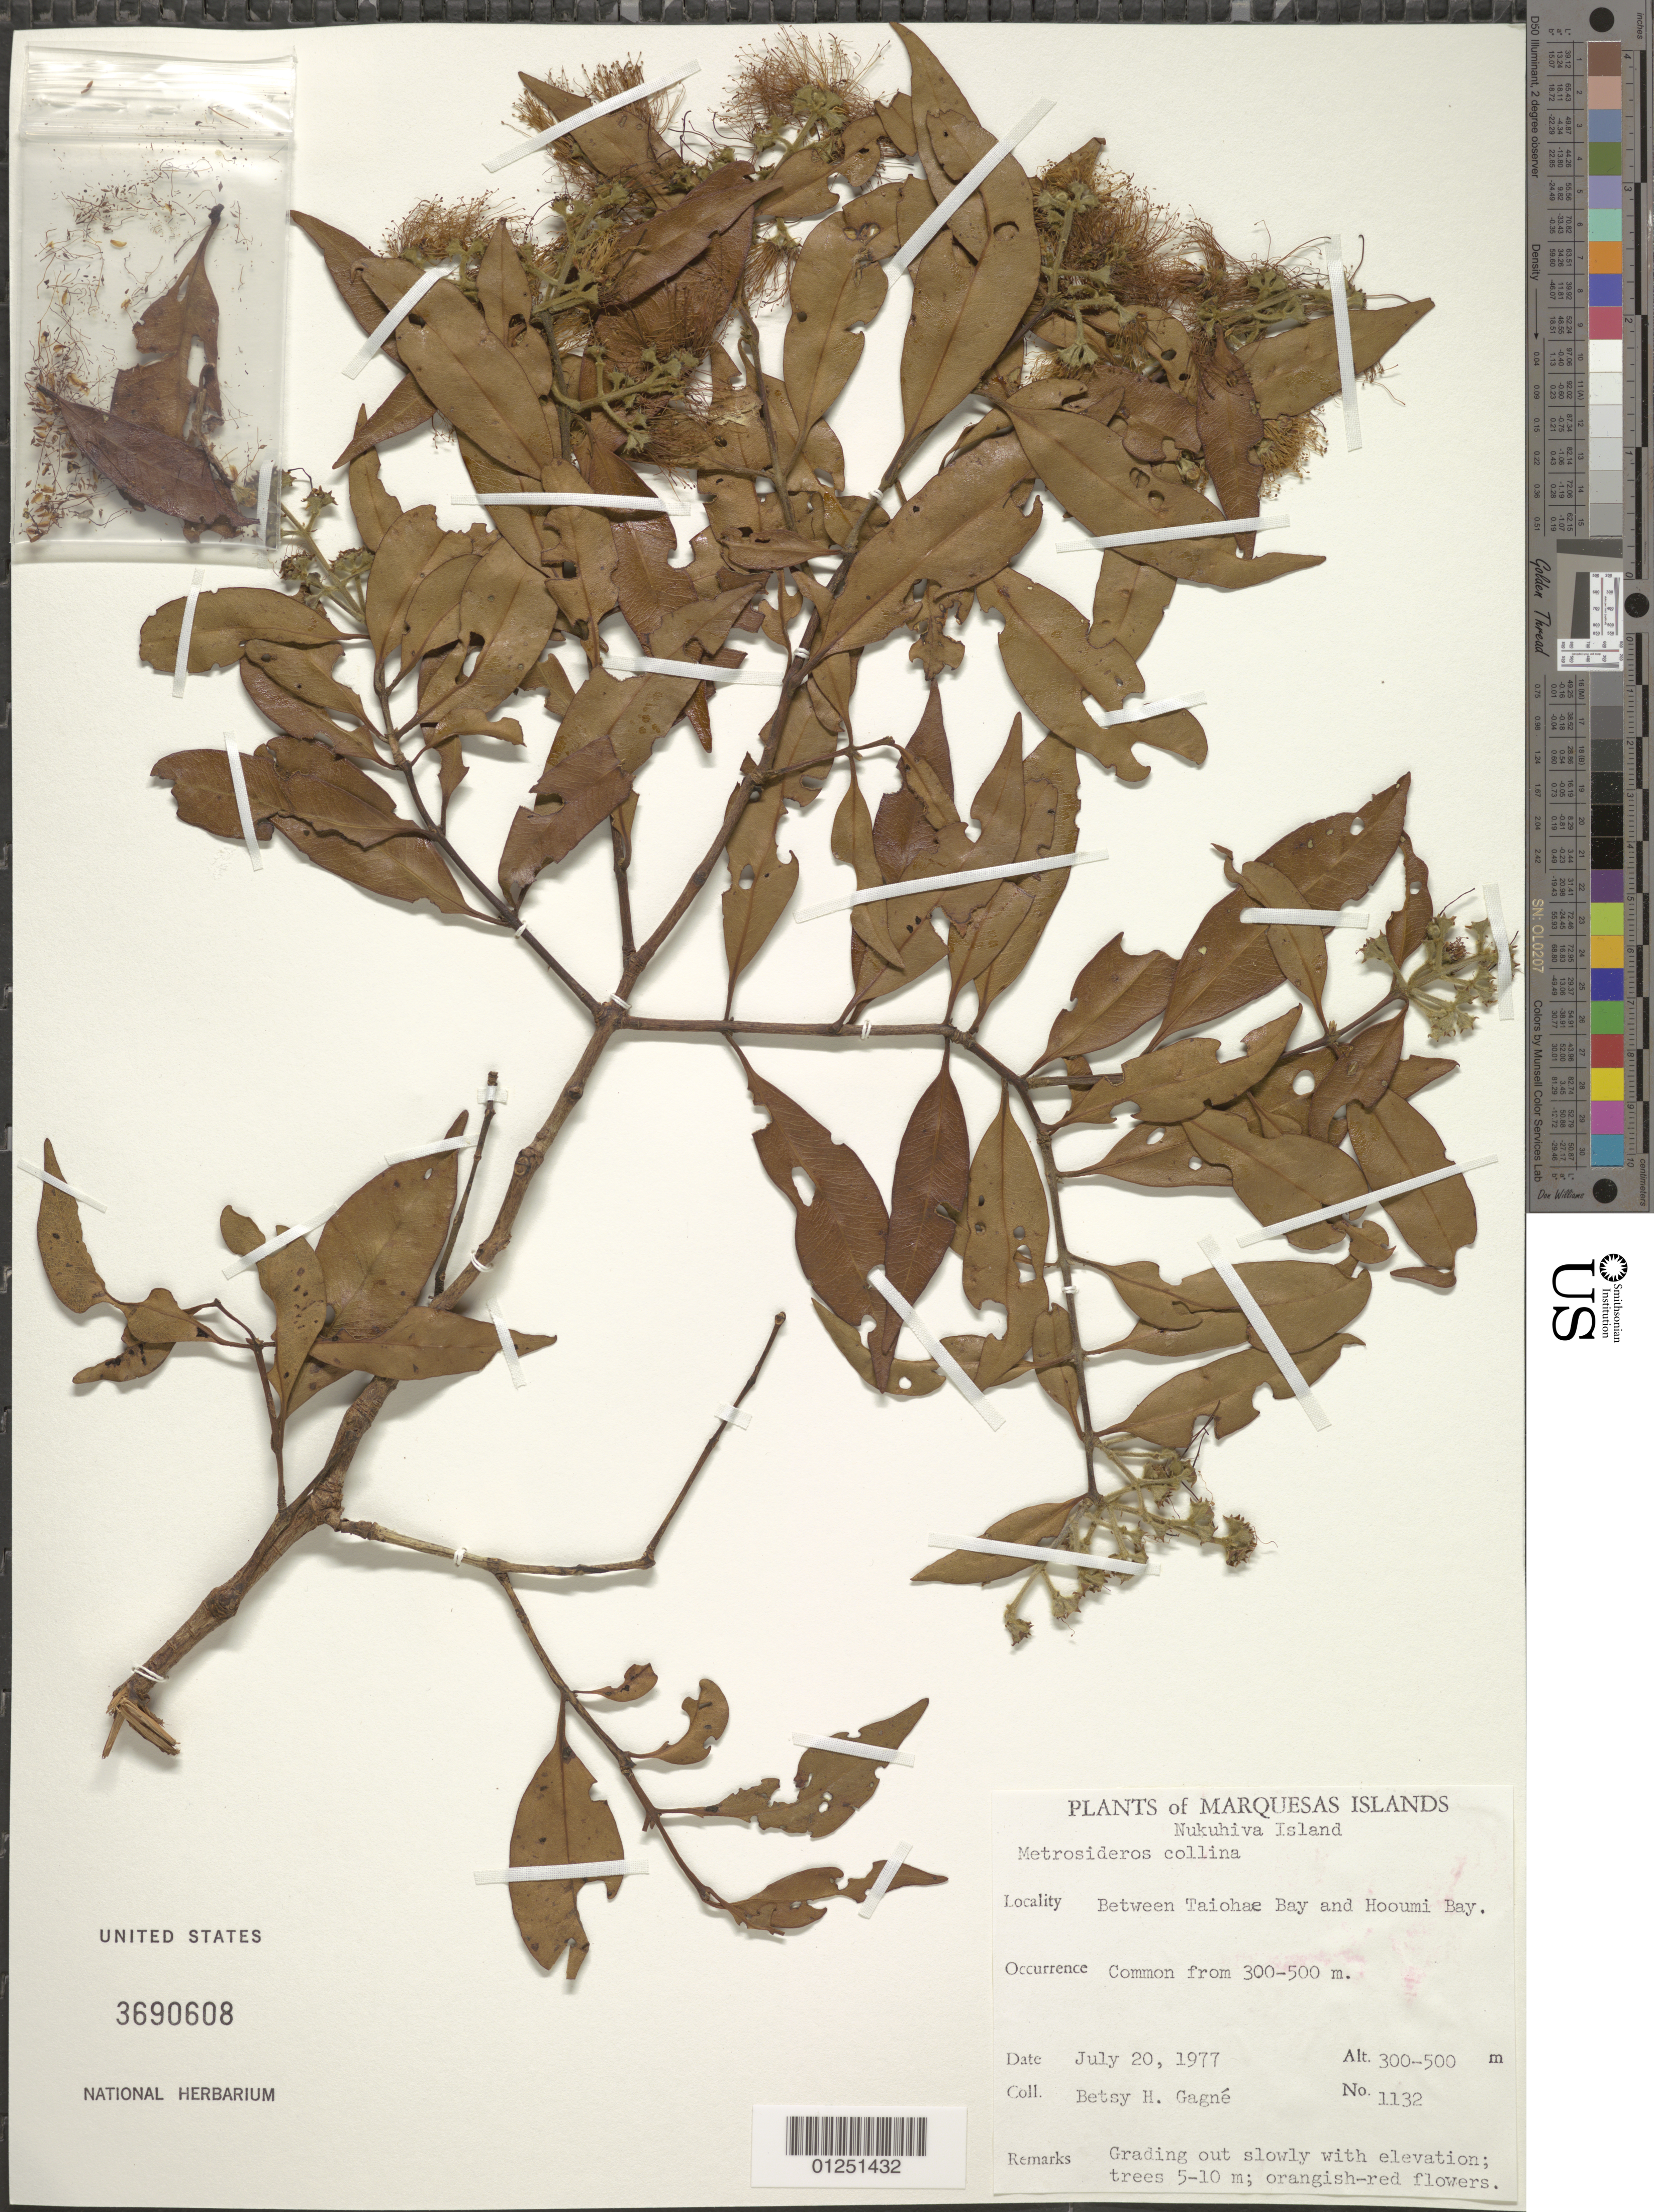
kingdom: Plantae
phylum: Tracheophyta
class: Magnoliopsida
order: Myrtales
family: Myrtaceae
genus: Metrosideros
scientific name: Metrosideros collina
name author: (J.R. Forst. & G. Forst.) A. Gray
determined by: Lorence, David H., (PTBG), National Tropical Botanical Garden (UNITED STATES)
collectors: B. H. Gagné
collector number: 1132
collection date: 1977-07-20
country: French Polynesia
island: Nuku Hiva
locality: between Taiohae Bay and Hooumi Bay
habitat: Grading out slowly with elevation; common from 300-500 m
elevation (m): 300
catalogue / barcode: US 3690608